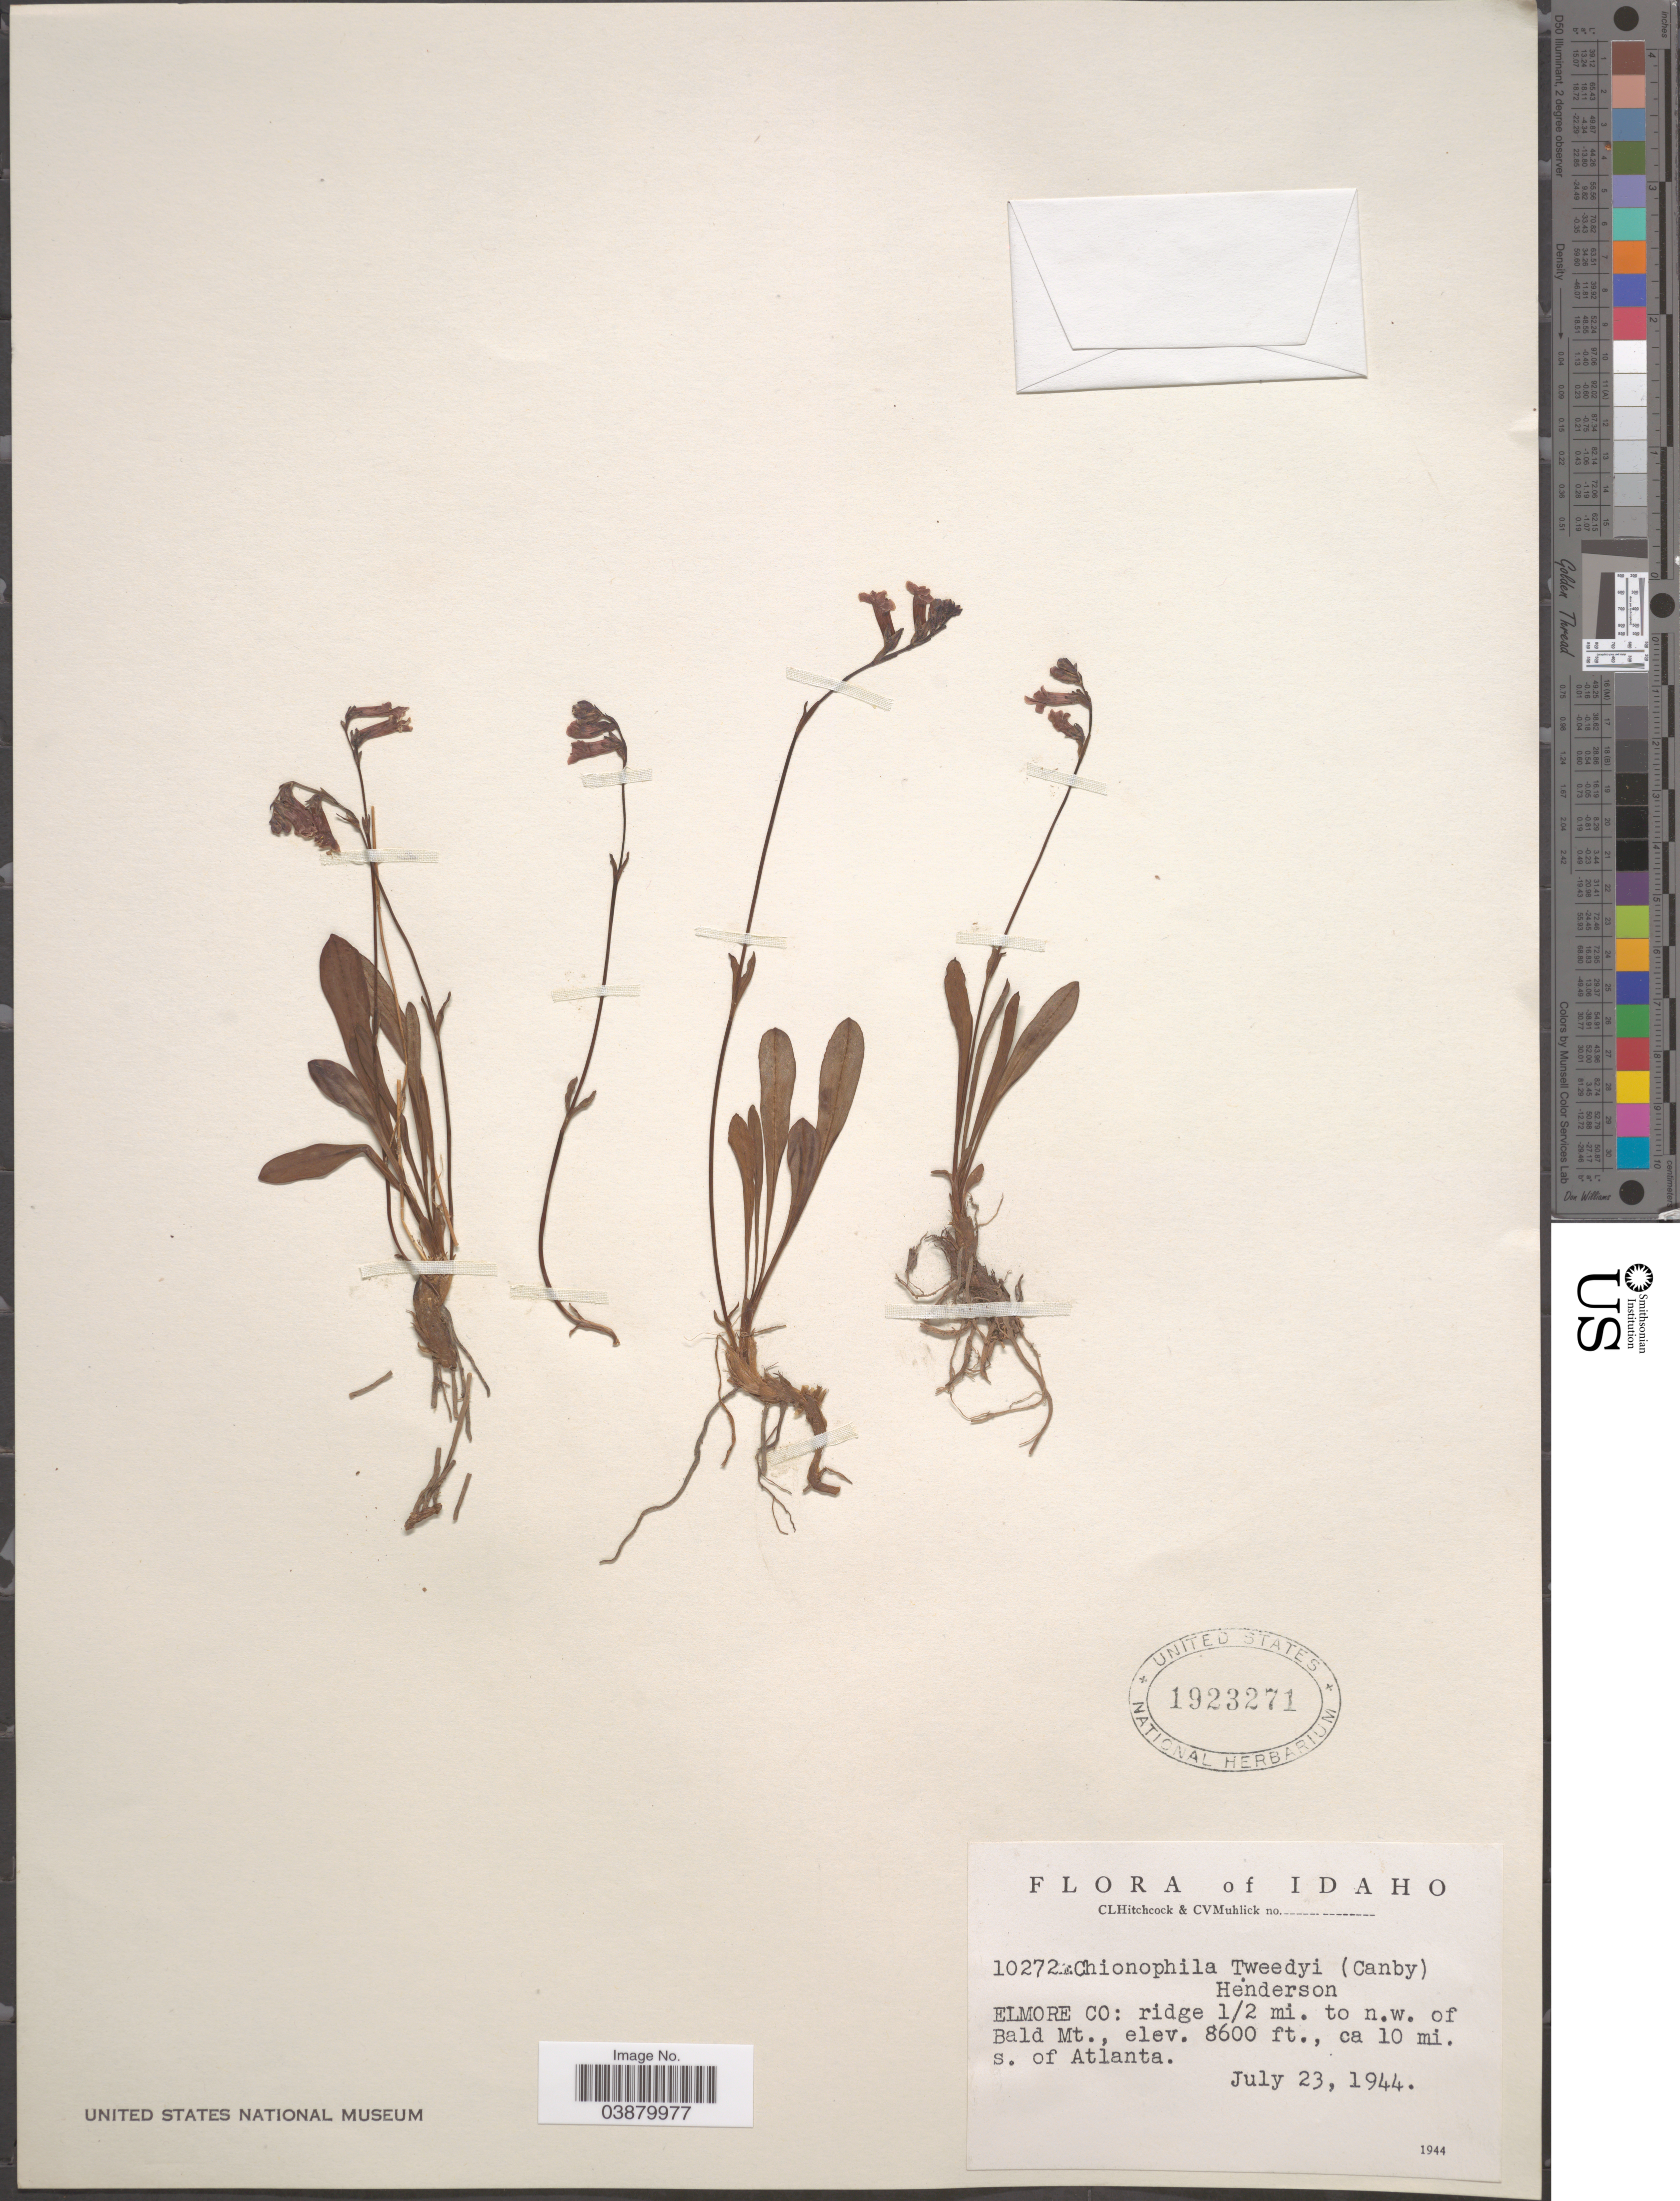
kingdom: Plantae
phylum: Tracheophyta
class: Magnoliopsida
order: Lamiales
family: Plantaginaceae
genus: Chionophila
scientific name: Chionophila tweedyi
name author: (Canby & Rose) Hend.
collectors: C. L. Hitchcock & C. V. Muhlick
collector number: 10272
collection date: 1944-07-23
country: United States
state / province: Idaho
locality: Elmore Co: ridge ½ mi. to n. w. of Bald Mt., ca 10 mi. s. of Atlanta.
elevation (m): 2621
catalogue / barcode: US 1923271